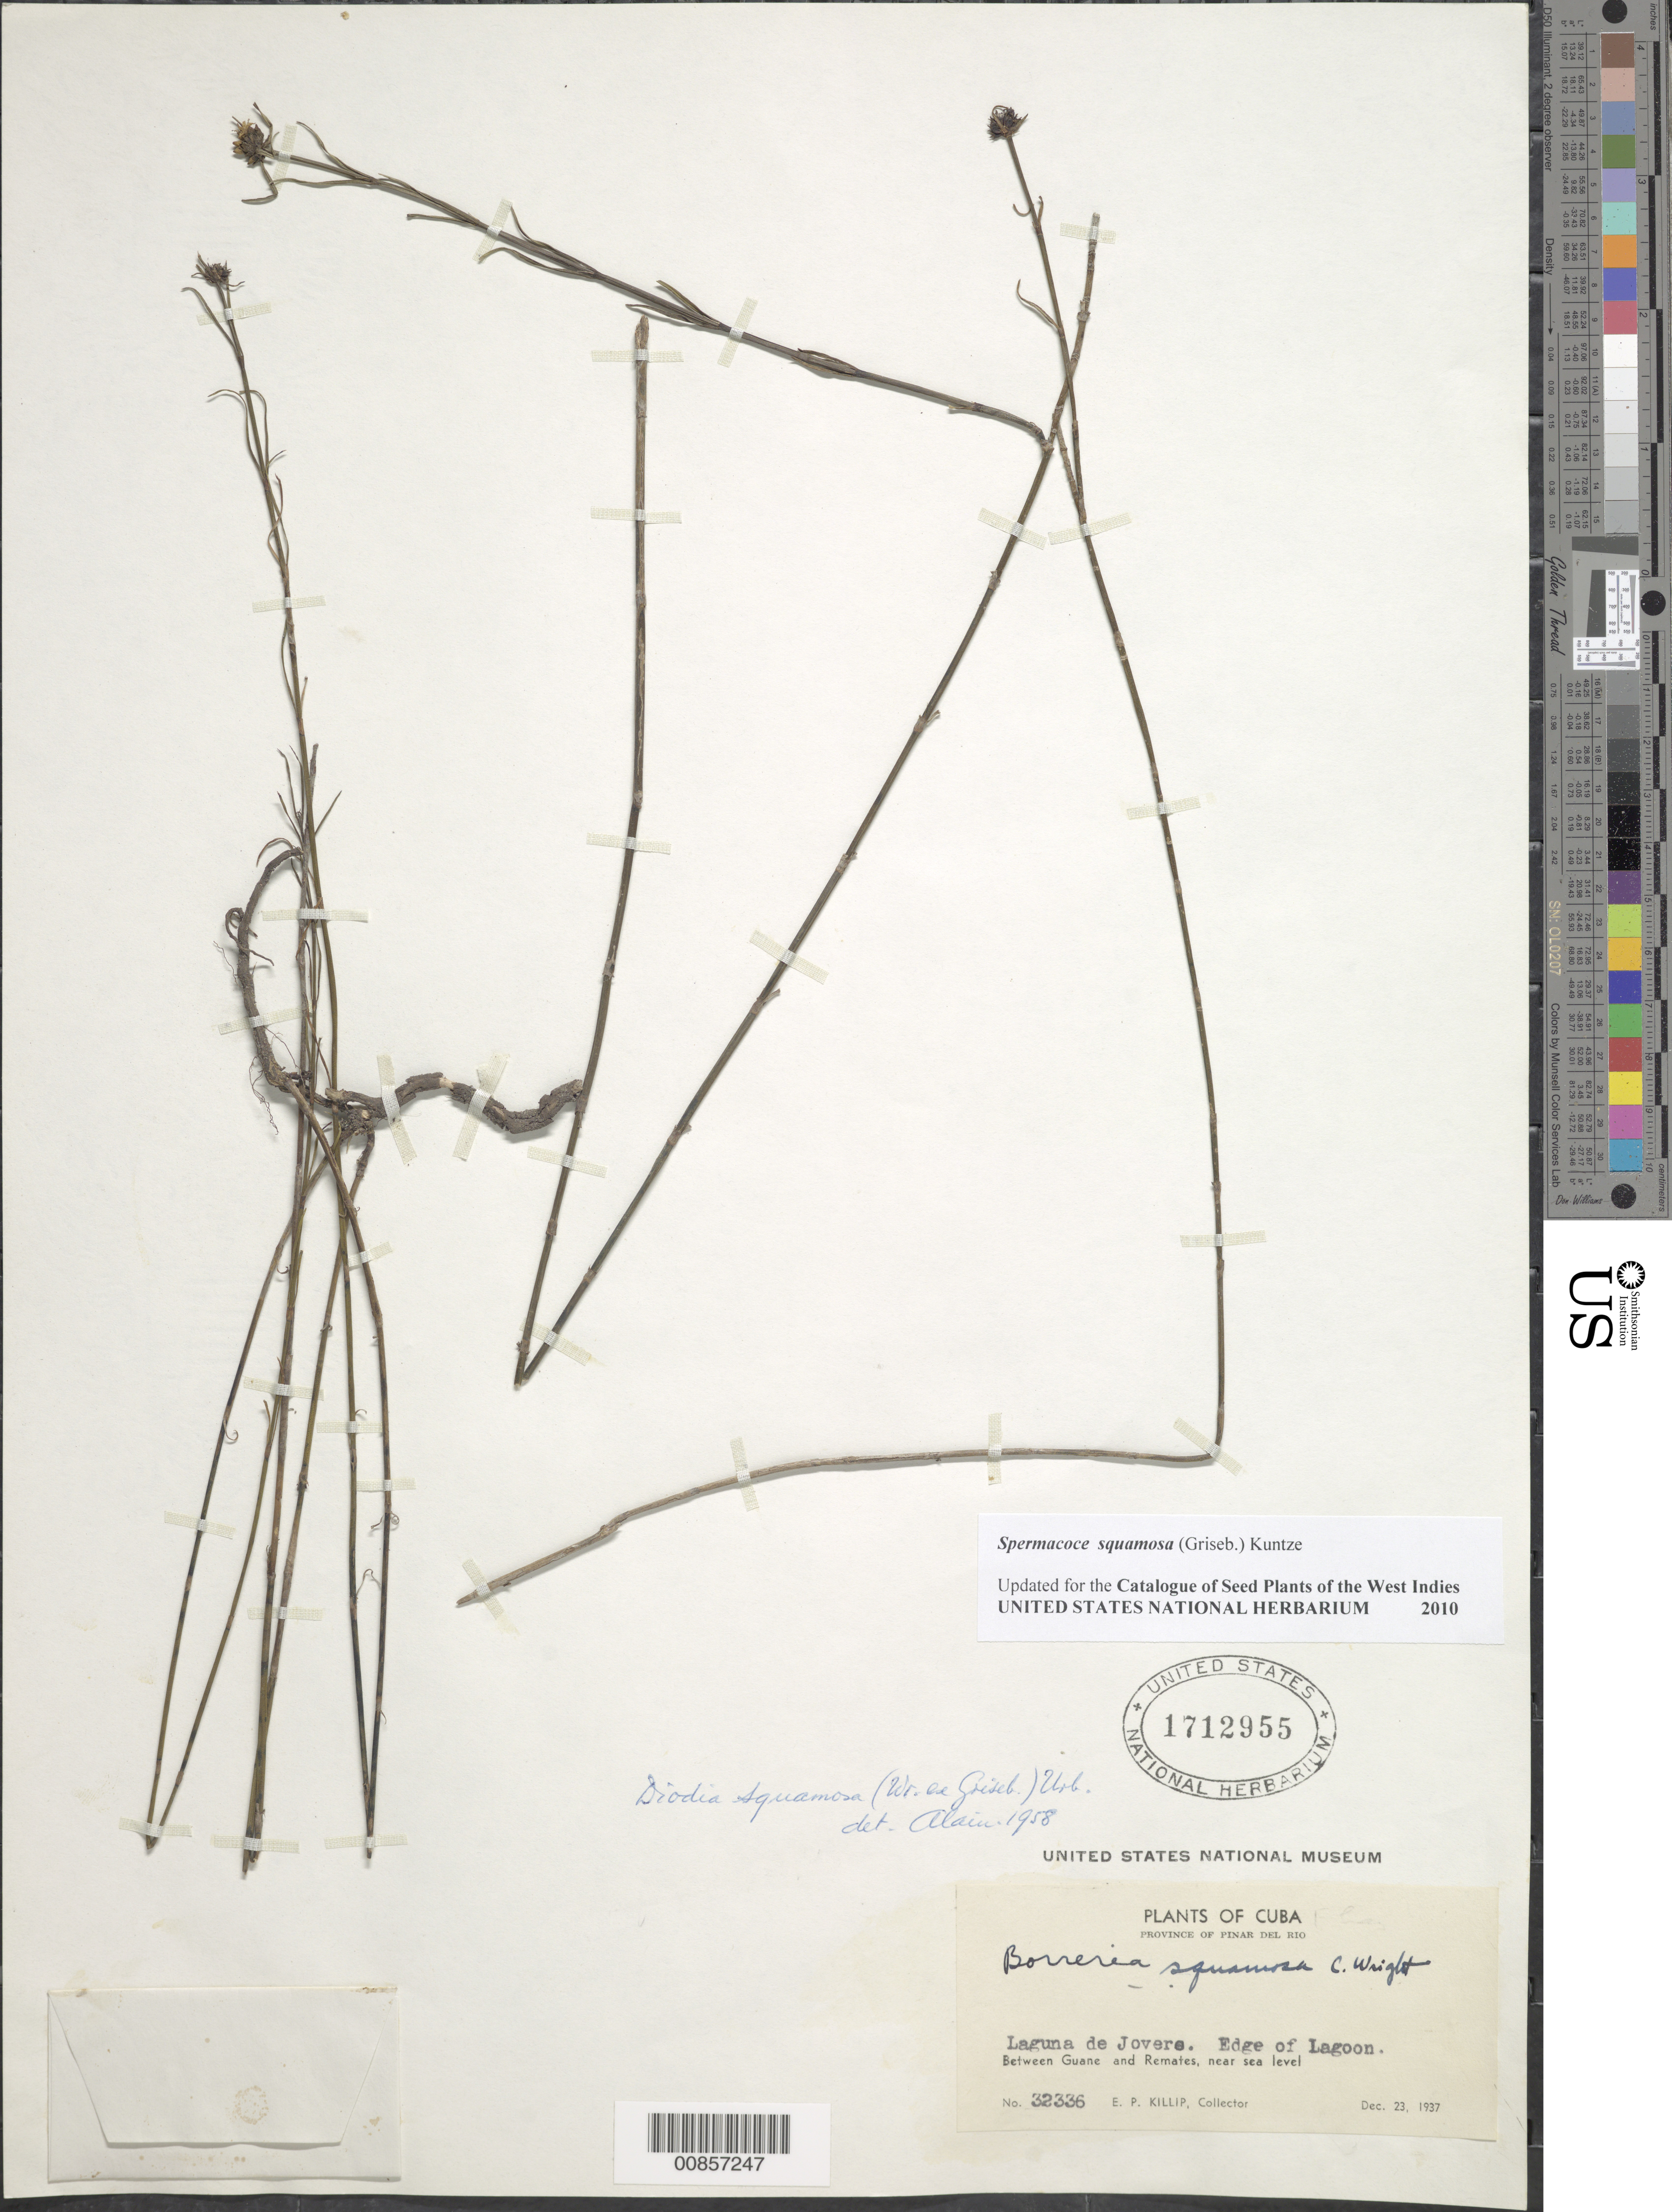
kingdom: Plantae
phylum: Tracheophyta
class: Magnoliopsida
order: Gentianales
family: Rubiaceae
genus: Spermacoce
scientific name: Spermacoce squamosa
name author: (Griseb.) Kuntze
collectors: E. P. Killip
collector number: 32336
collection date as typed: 23 Dec 1937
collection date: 1937-12-23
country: Cuba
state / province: Pinar del Río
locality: Laguna de Jovers. Between Guane and Remates.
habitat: Edge of lagoon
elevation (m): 0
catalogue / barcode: US 1712955